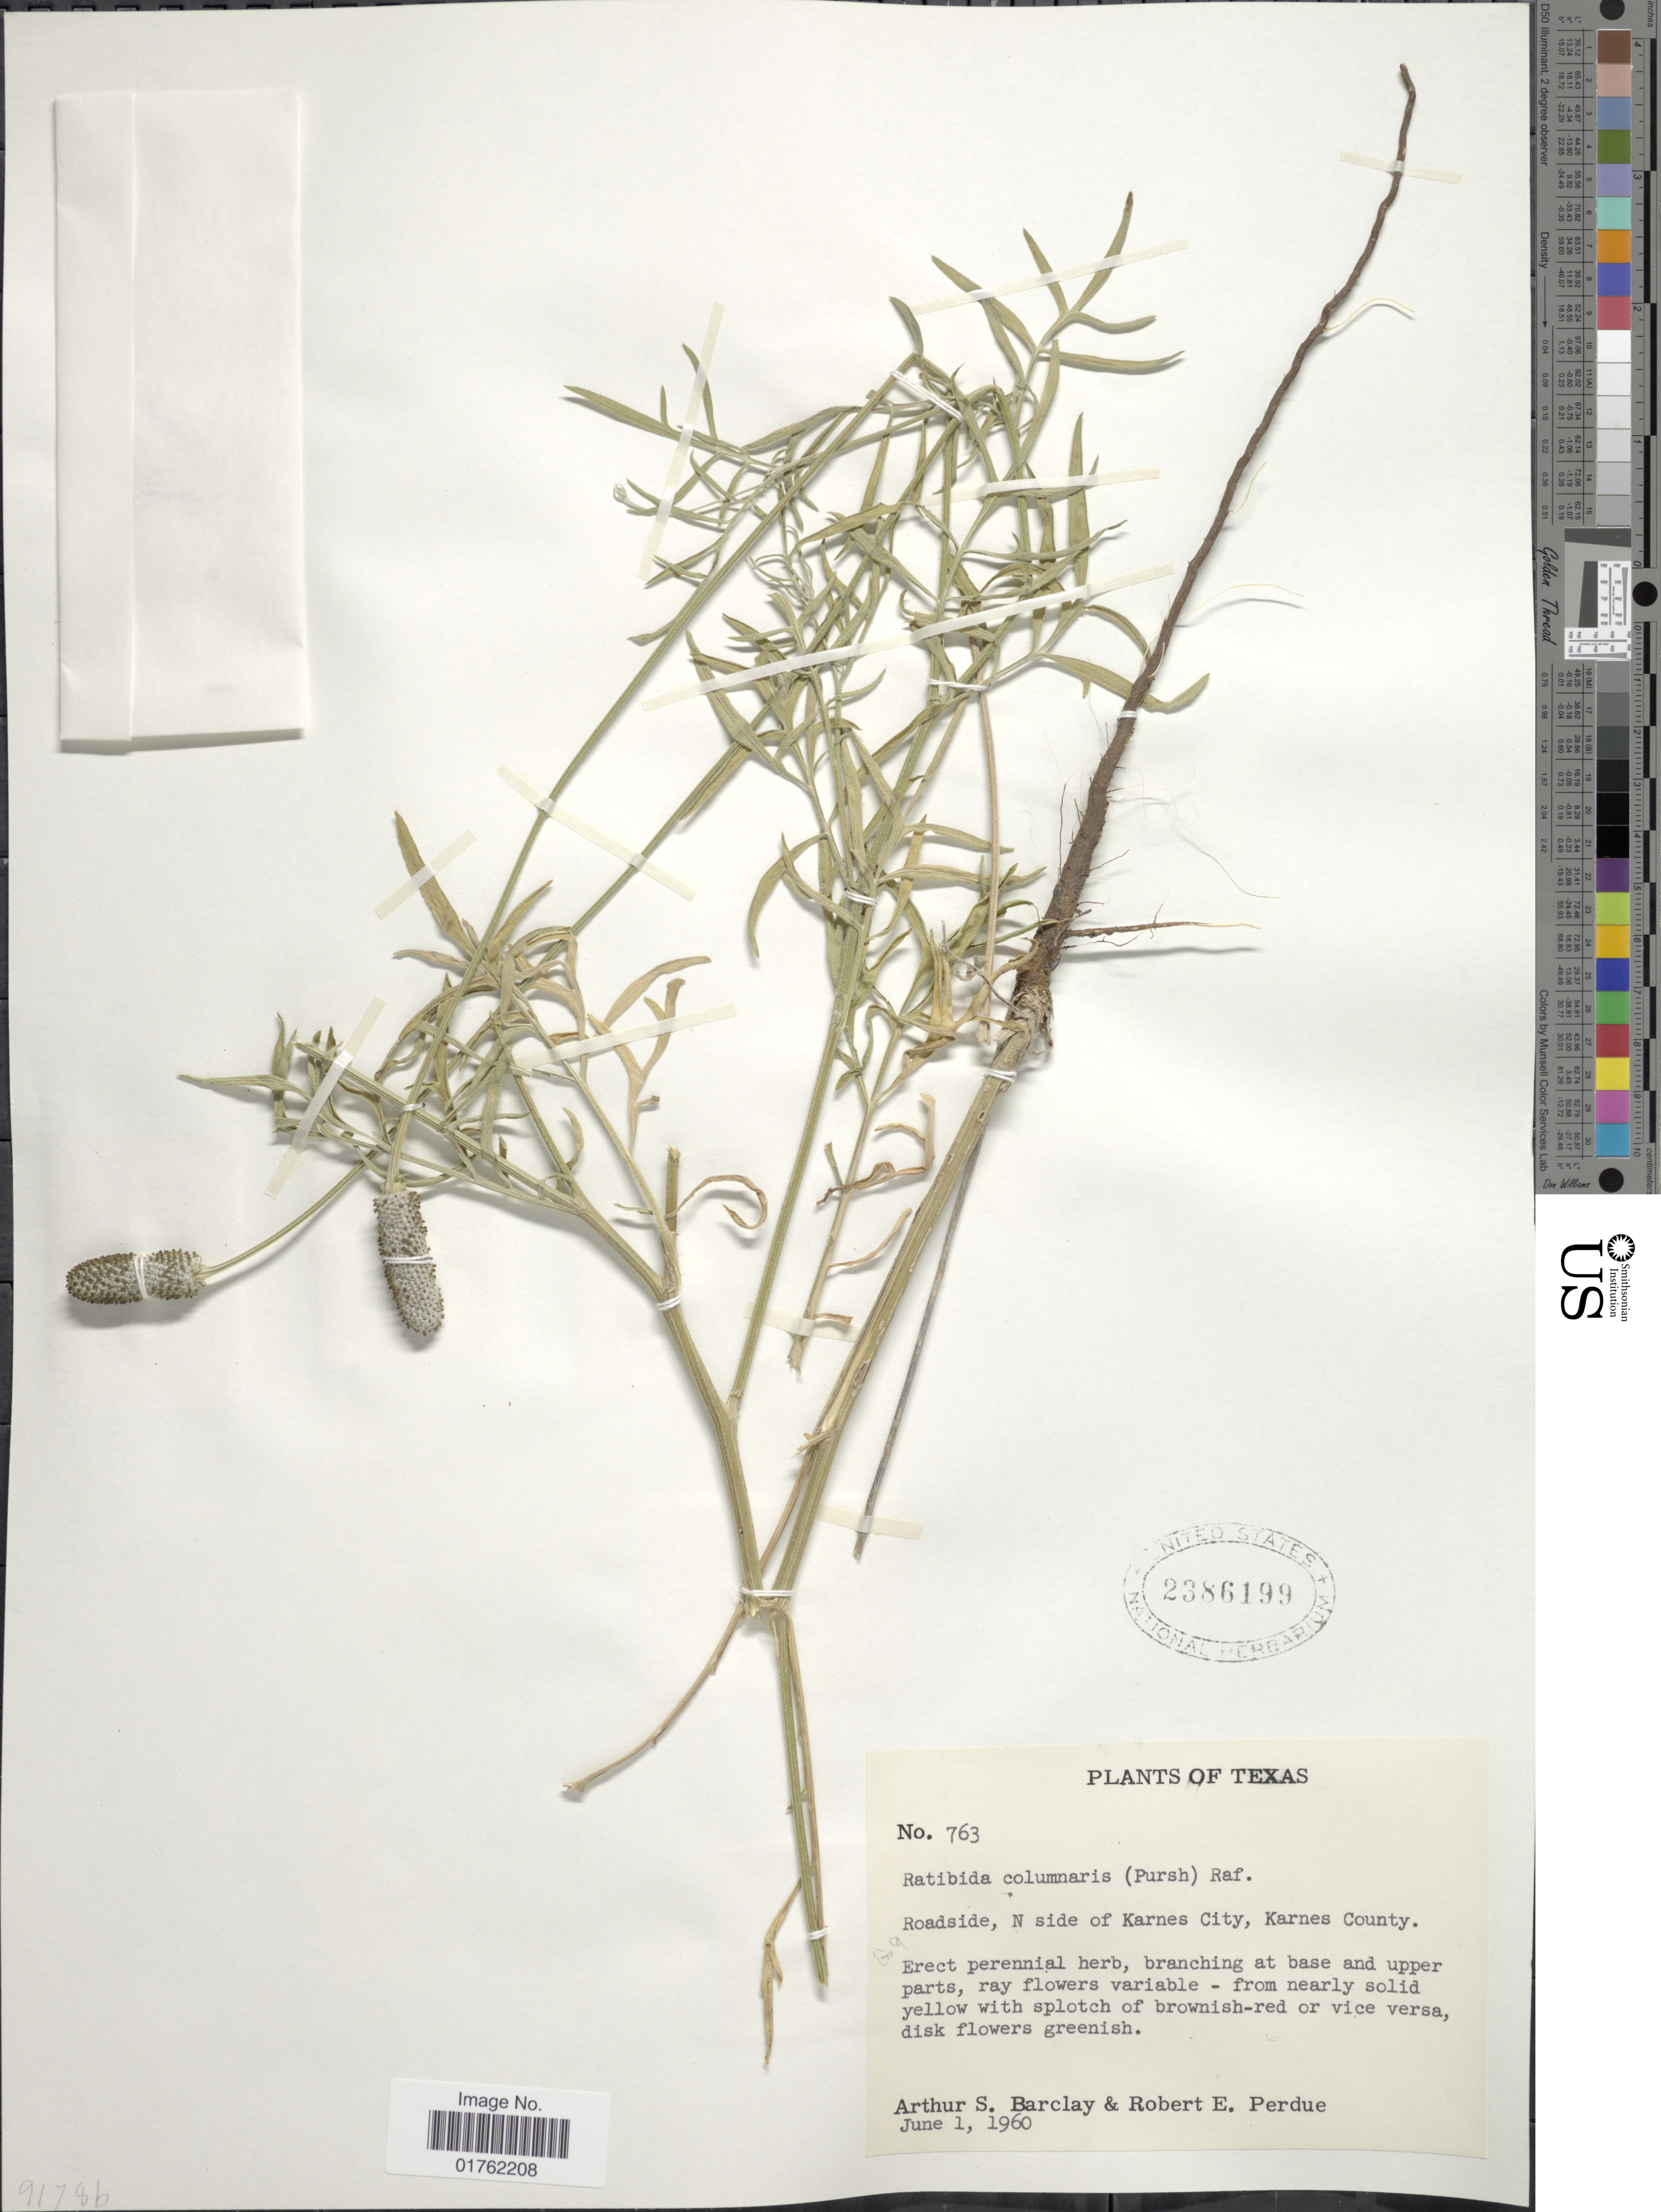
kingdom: Plantae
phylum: Tracheophyta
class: Magnoliopsida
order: Asterales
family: Asteraceae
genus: Ratibida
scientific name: Ratibida columnaris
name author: (Pursh) D. Don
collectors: A. S. Barclay & R. E. Perdue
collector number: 763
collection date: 1906-06-01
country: United States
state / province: Texas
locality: Roadside, N side of Karnes City, Karnes County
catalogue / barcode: US 2386199